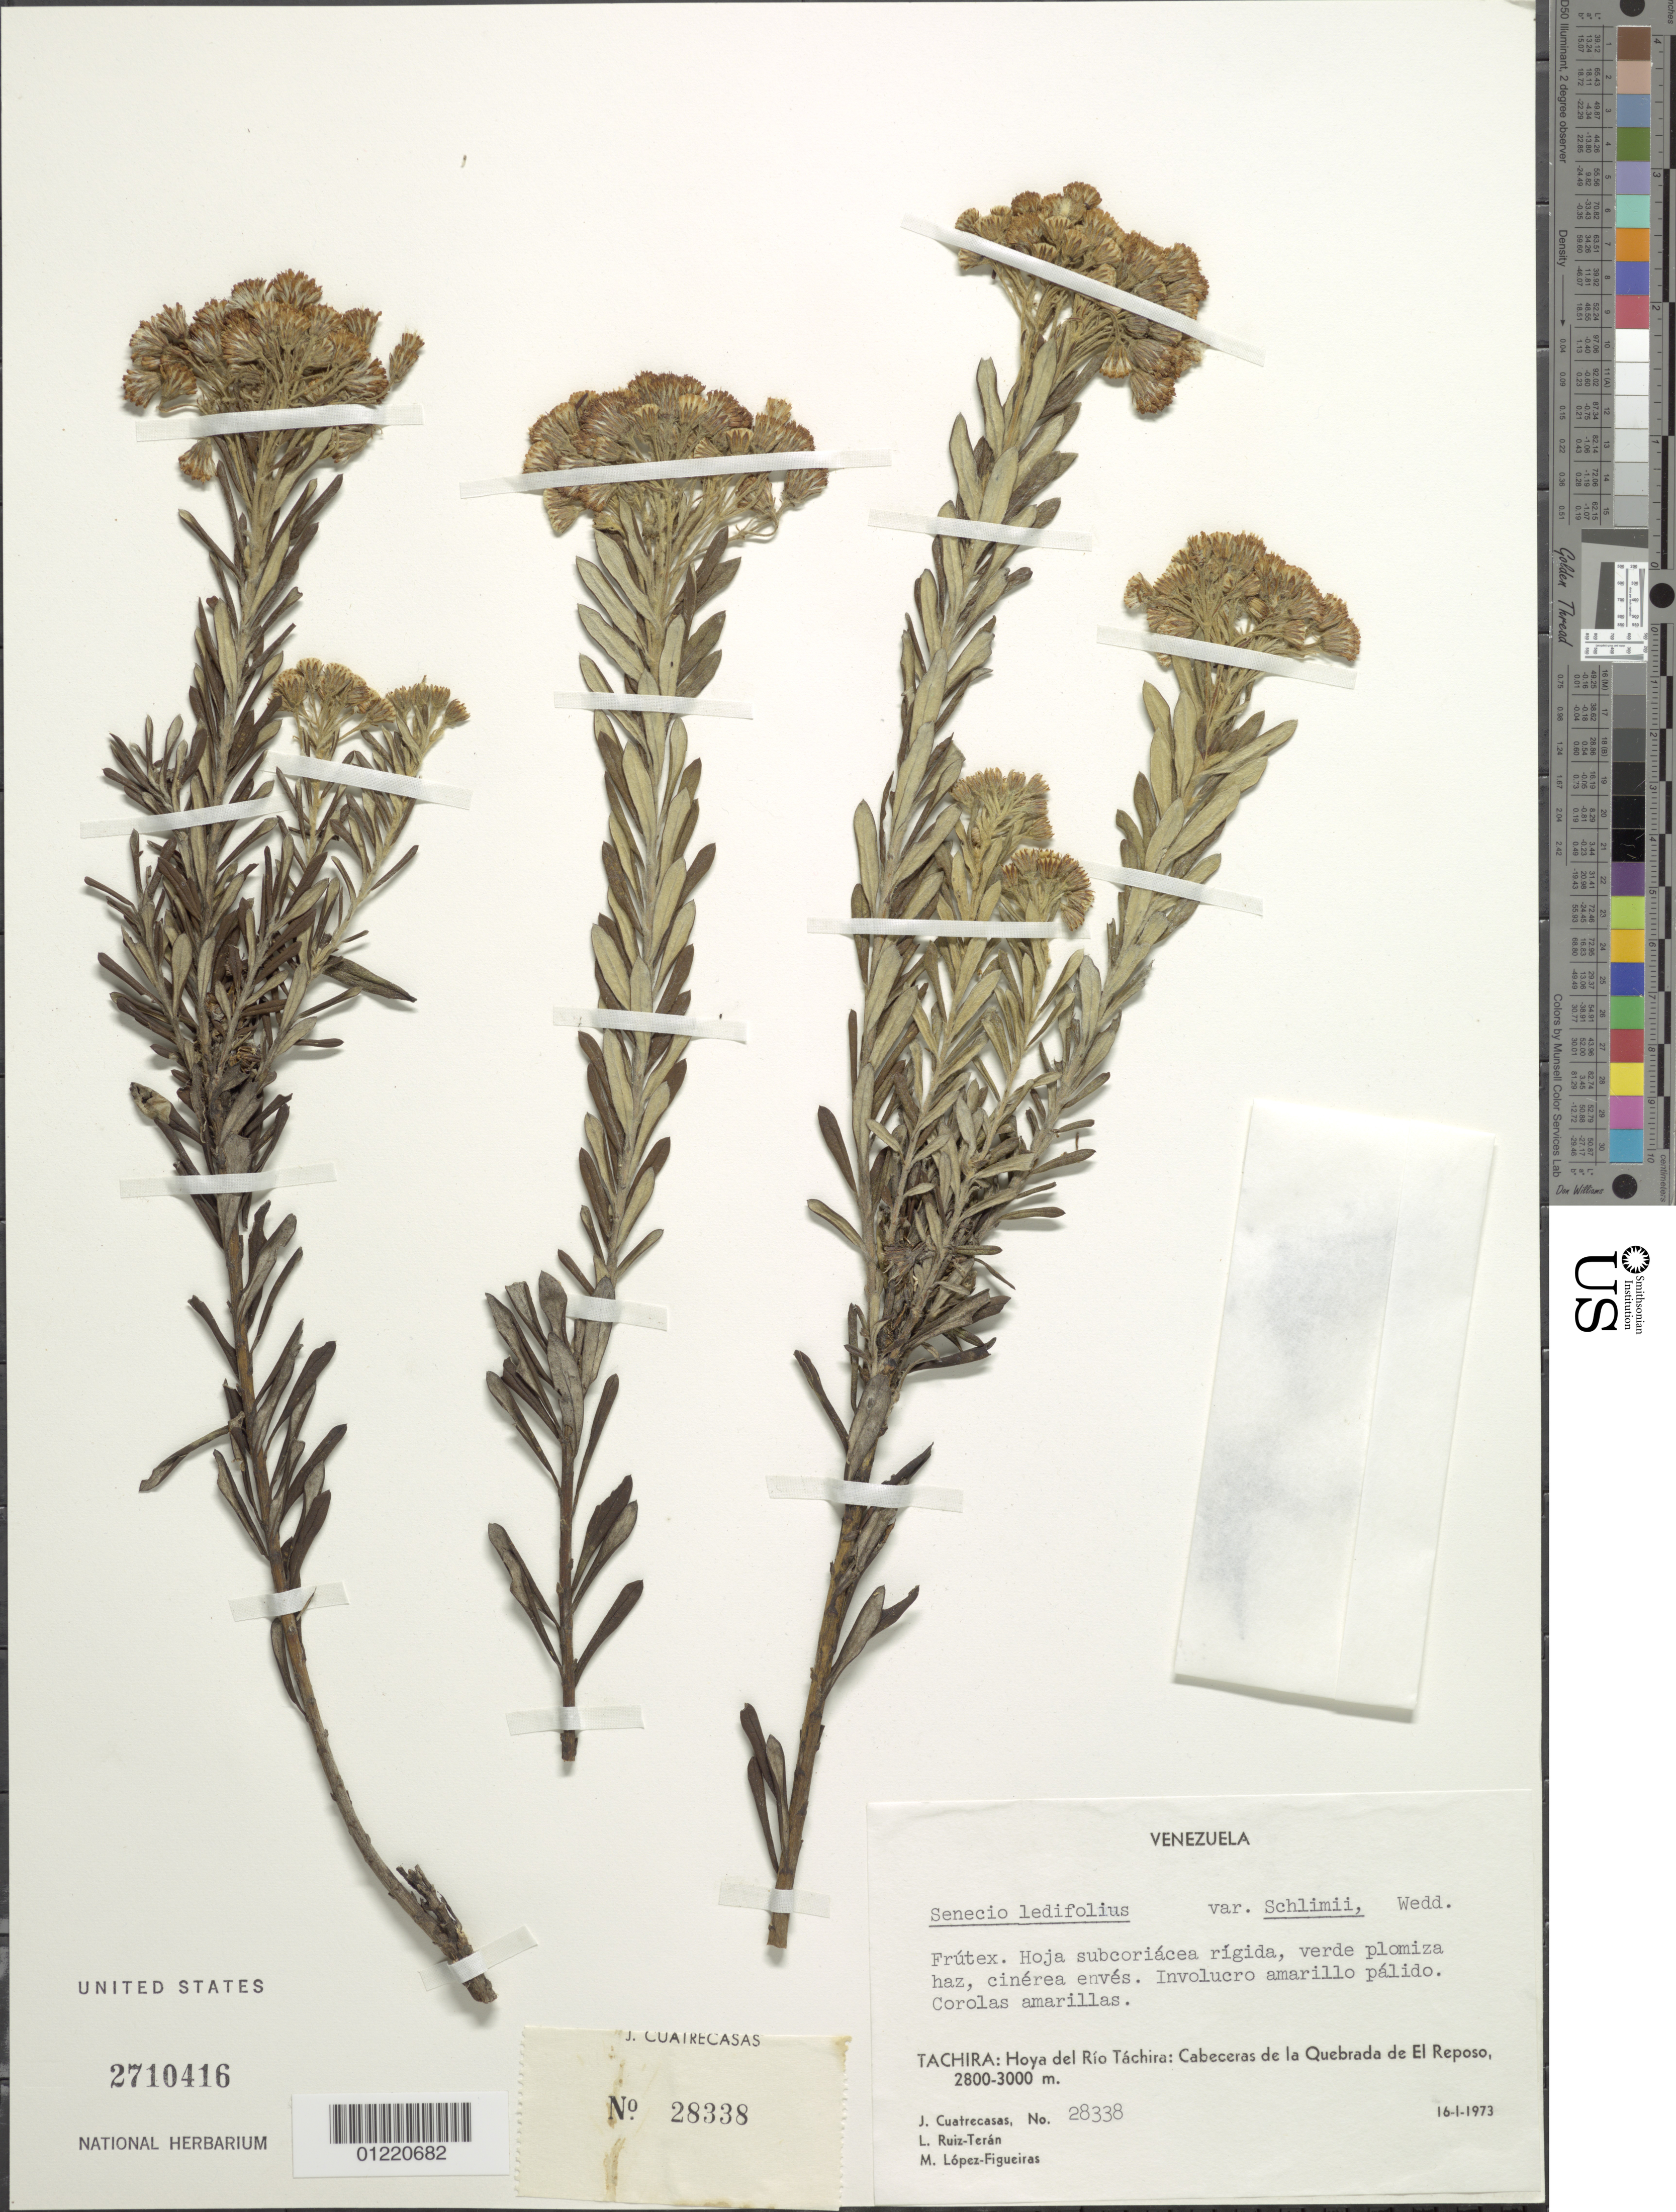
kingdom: Plantae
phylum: Tracheophyta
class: Magnoliopsida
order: Asterales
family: Asteraceae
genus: Pentacalia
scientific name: Pentacalia ledifolia subsp. schlimii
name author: (Wedd.) Cuatrec.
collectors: J. Cuatrecasas, L. E. Ruíz-Terán & M. López Figueiras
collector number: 28338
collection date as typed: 16 Jan 1973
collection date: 1973-01-16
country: Venezuela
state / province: Tachira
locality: Hoya del Río Tachira: cabeceras de la Quebrada de El Reposo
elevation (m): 2800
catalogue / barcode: US 2710416